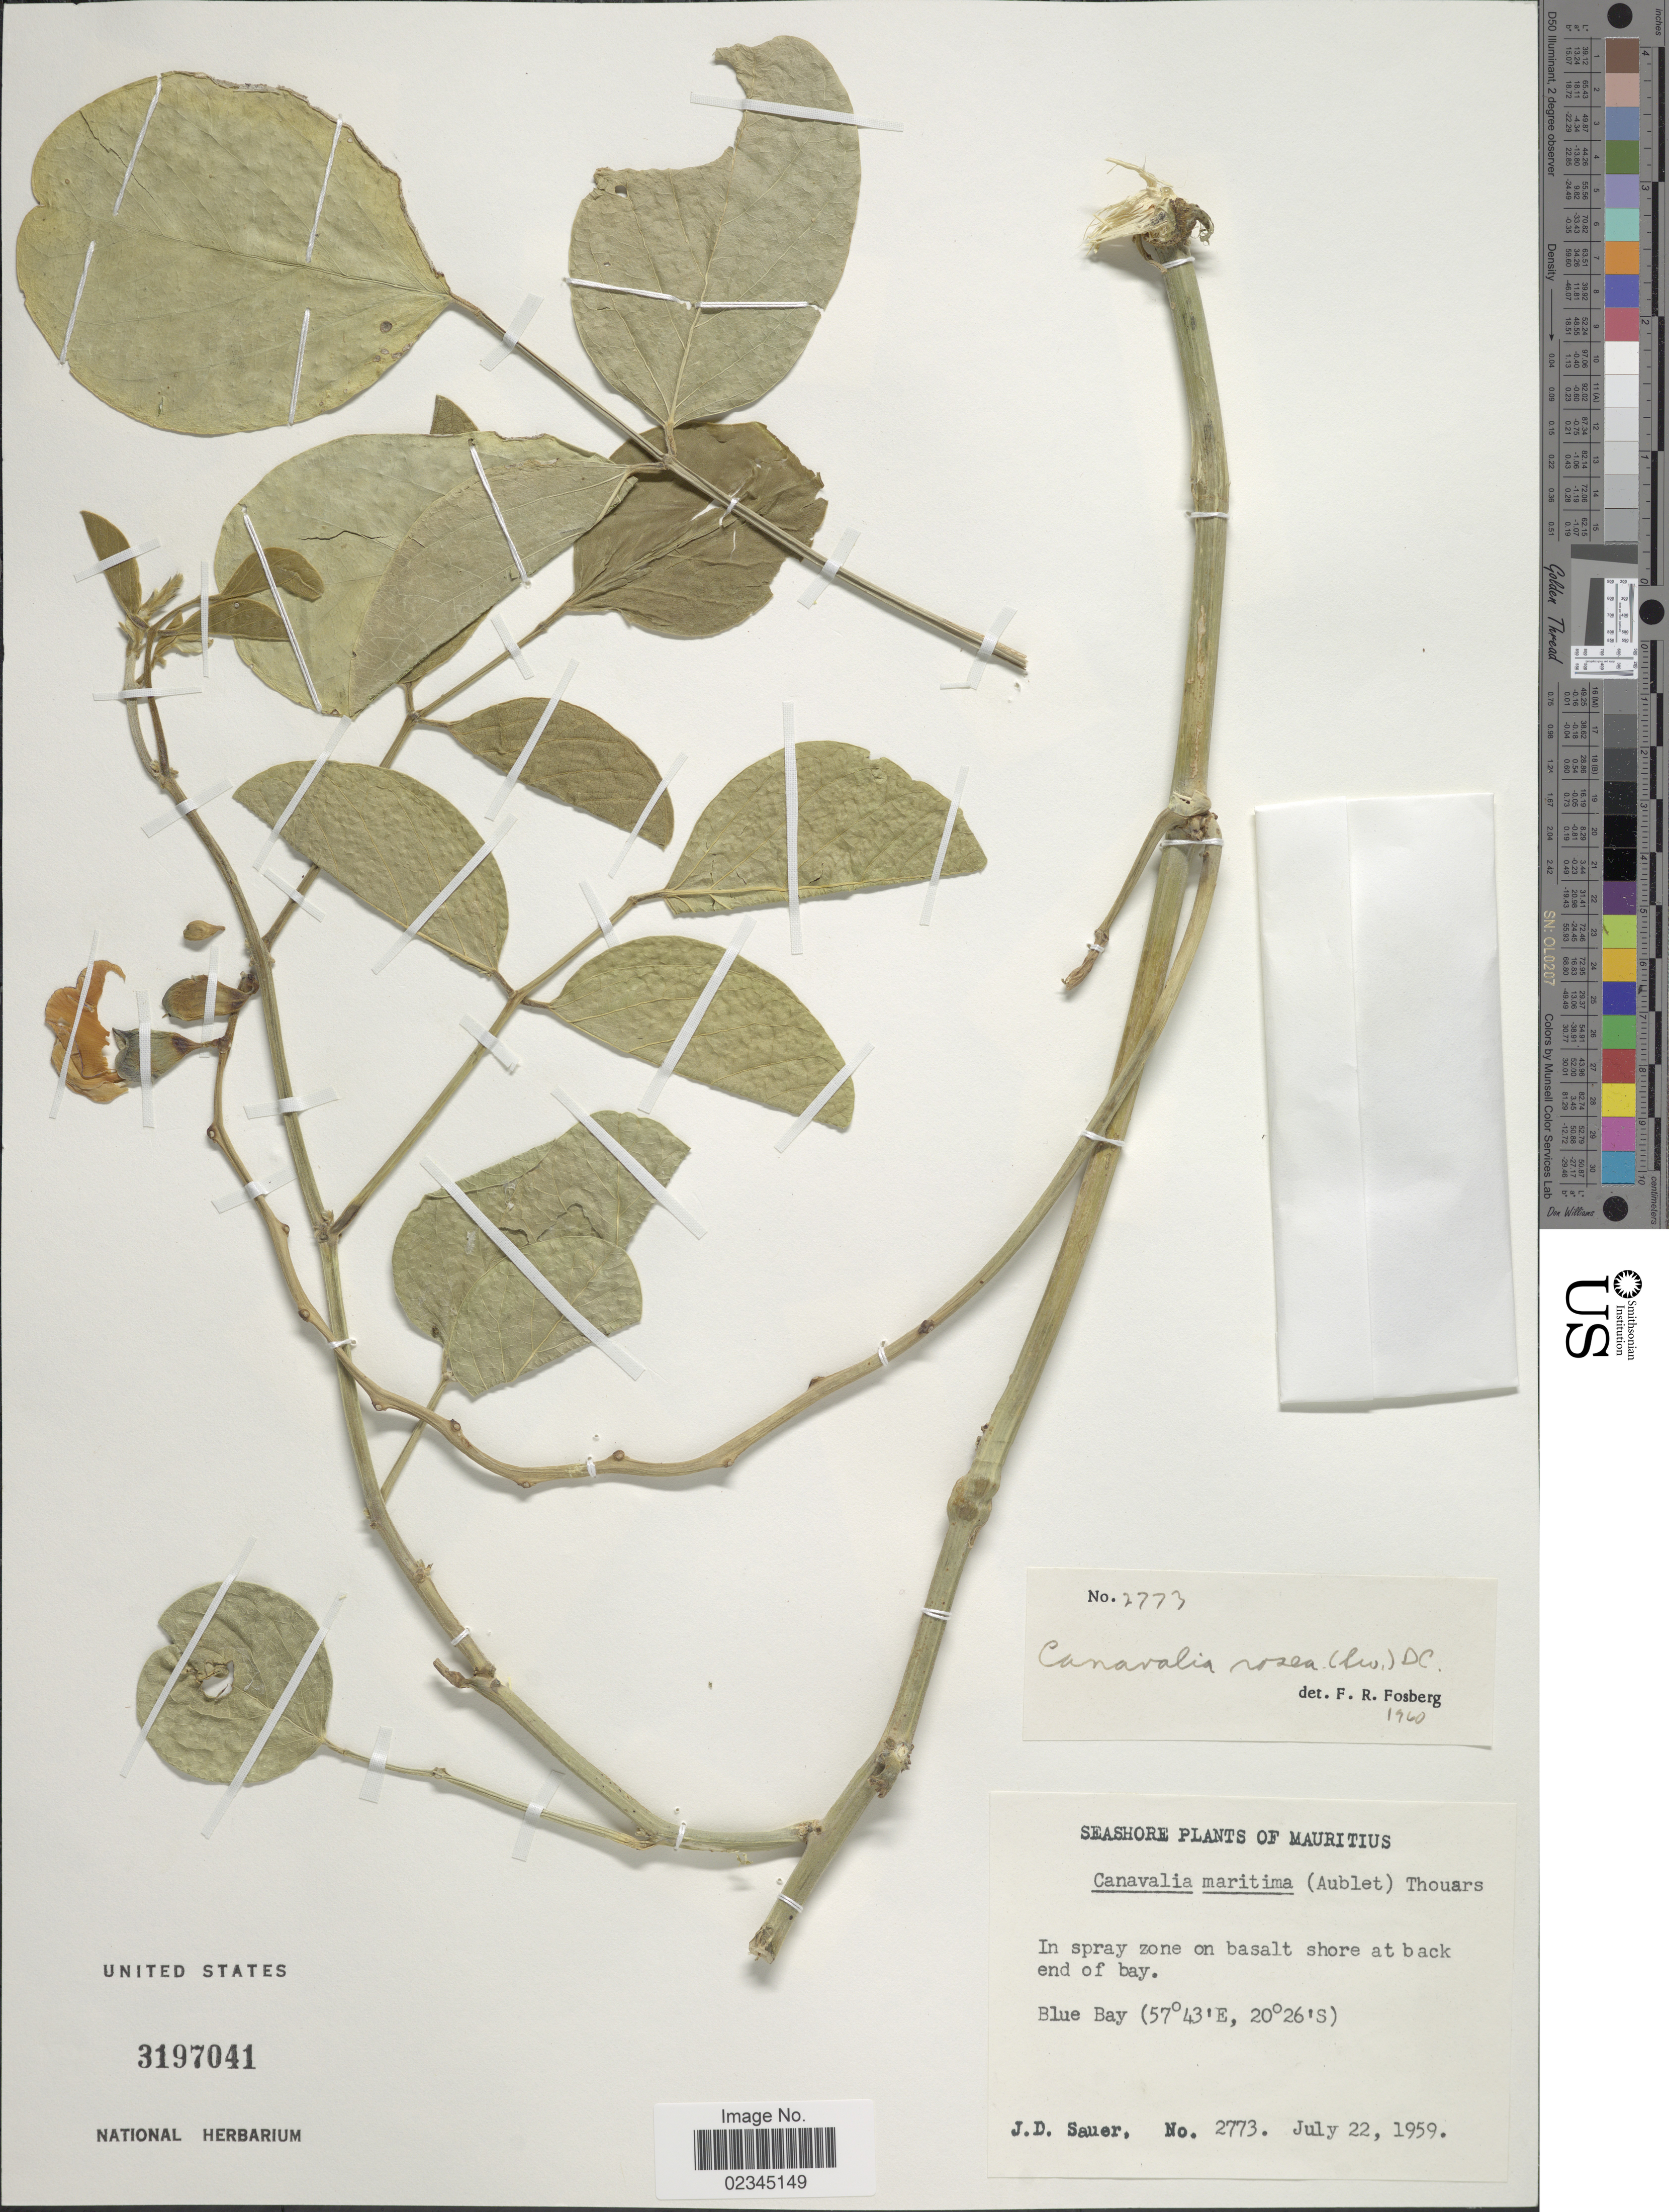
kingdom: Plantae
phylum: Tracheophyta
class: Magnoliopsida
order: Fabales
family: Fabaceae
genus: Canavalia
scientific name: Canavalia rosea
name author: (Sw.) DC.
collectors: J. D. Sauer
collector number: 2773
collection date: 1959-07-22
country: Mauritius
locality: Blue Bay. In spray zone on basalt shore at back end of bay.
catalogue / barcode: US 3197041